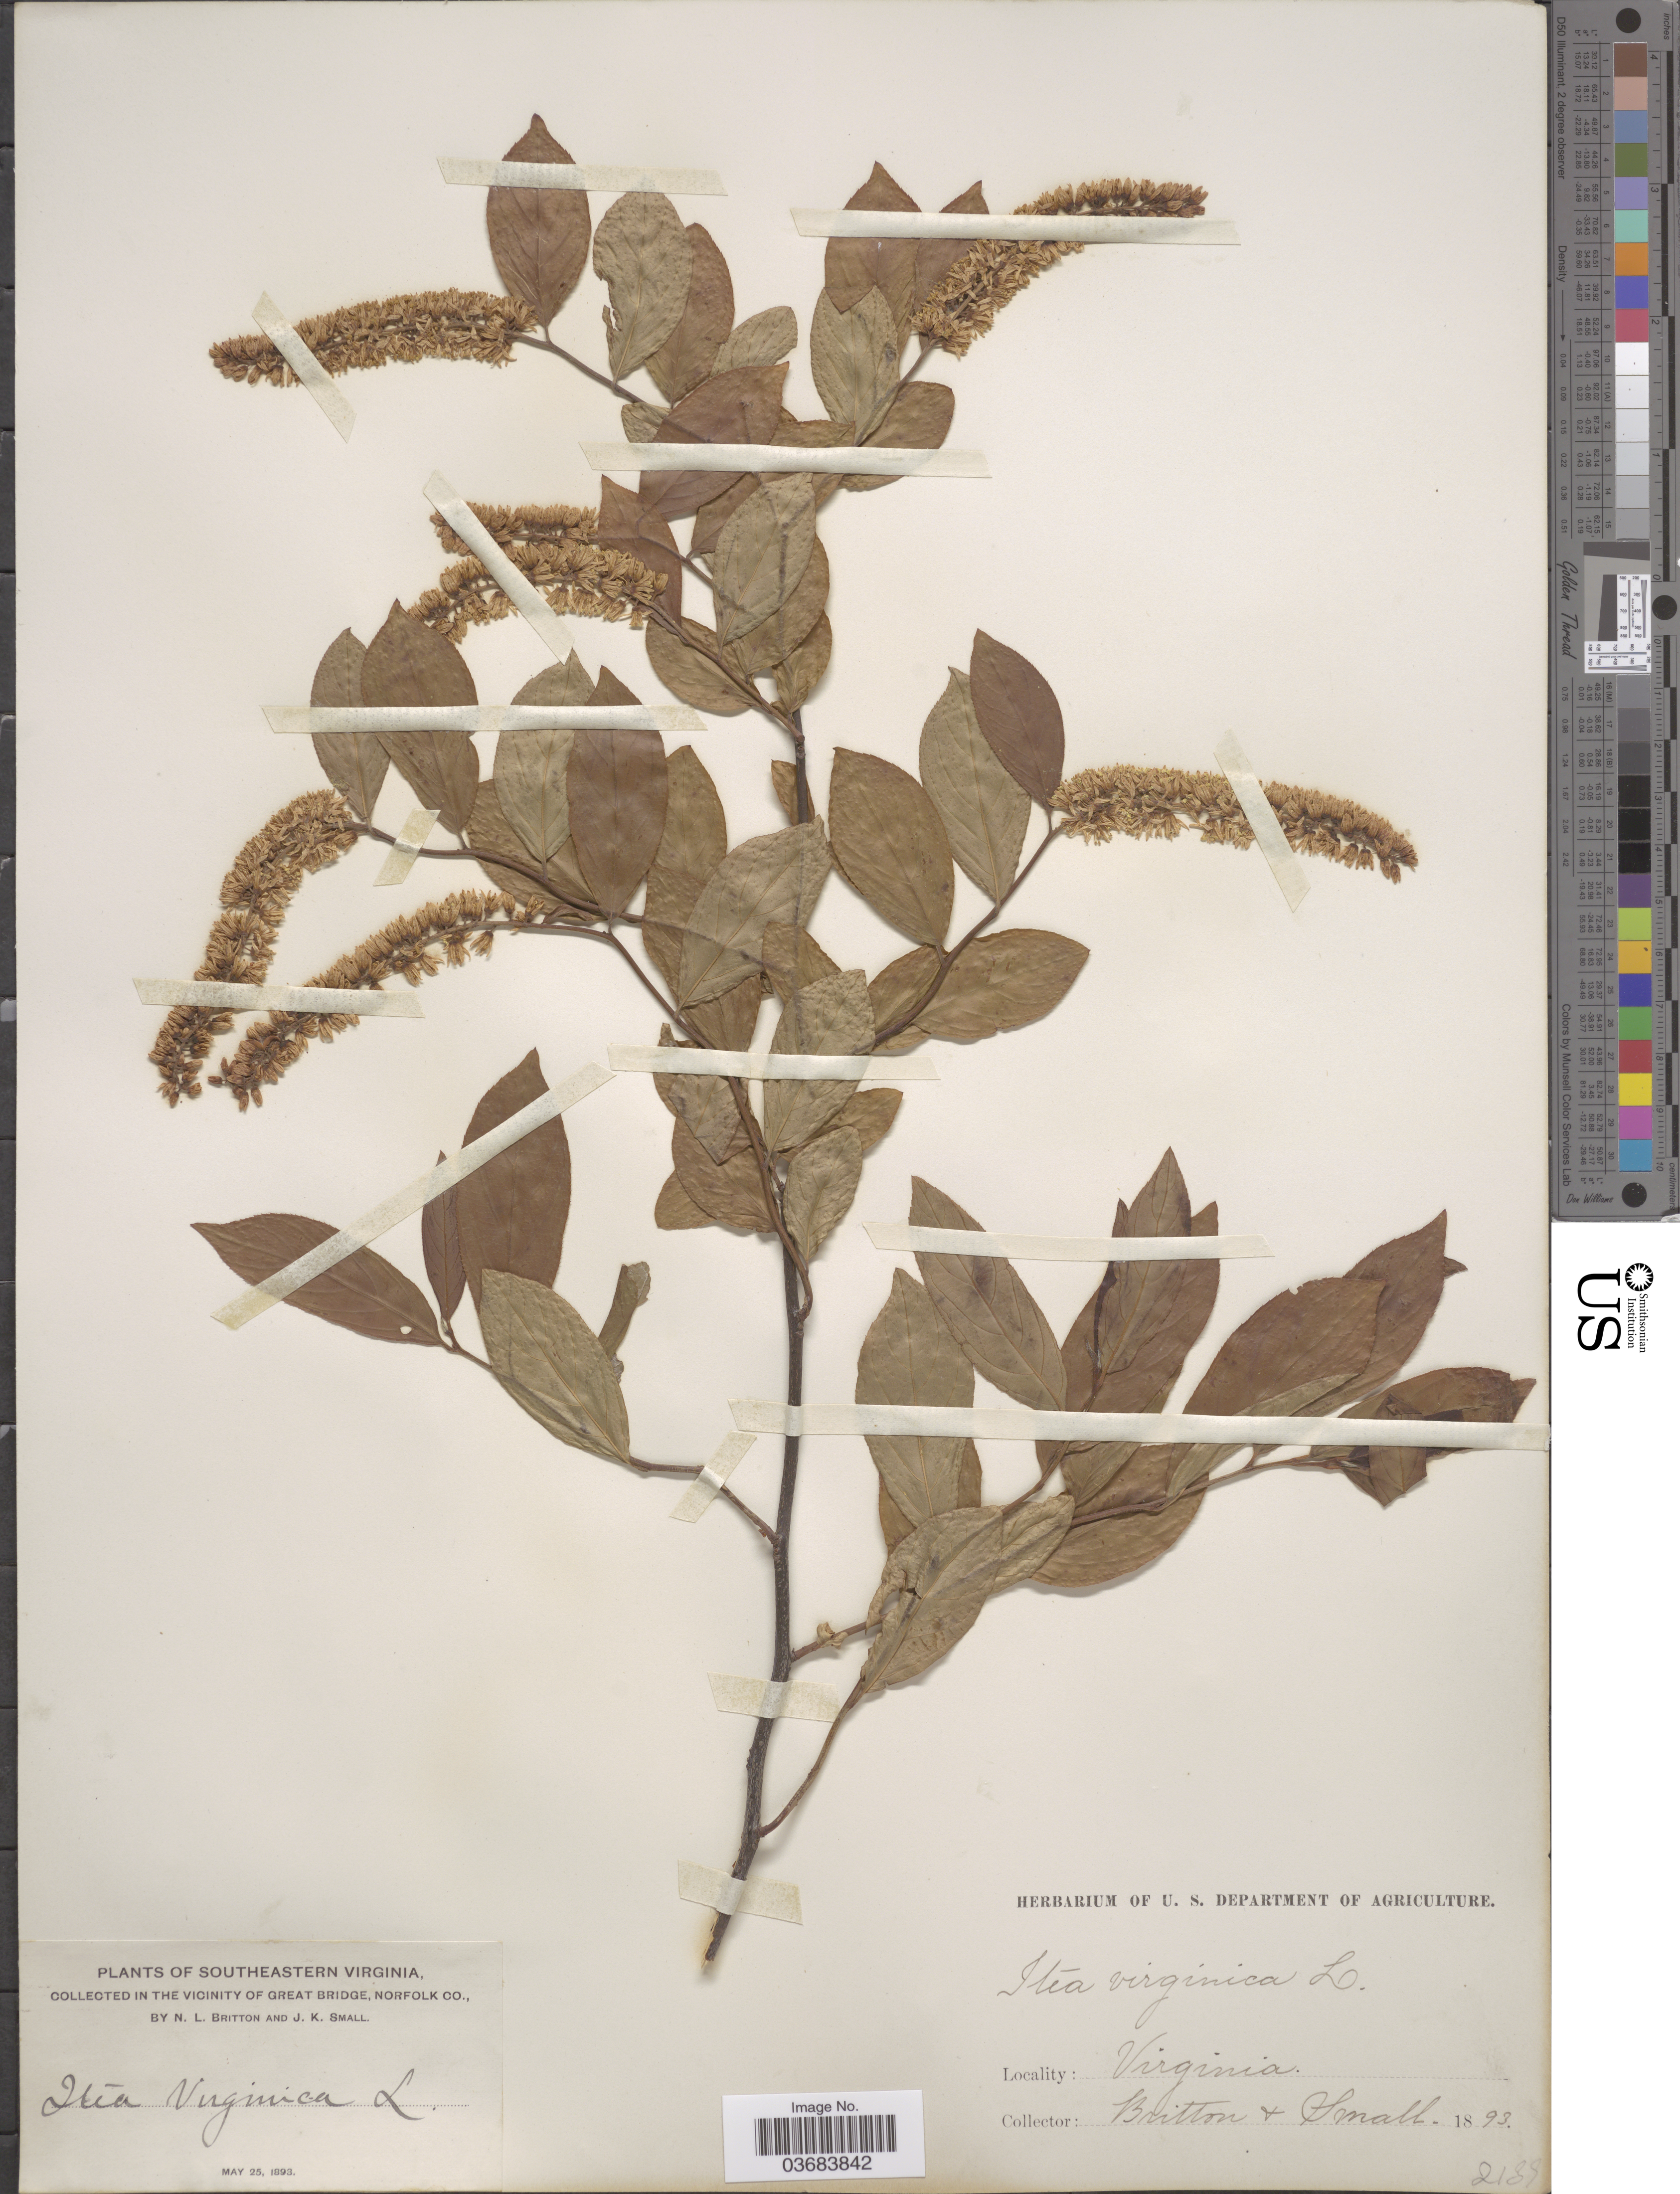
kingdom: Plantae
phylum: Tracheophyta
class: Magnoliopsida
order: Saxifragales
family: Iteaceae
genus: Itea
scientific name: Itea virginica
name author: L.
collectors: H. L. Britton & J. K. Small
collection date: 1893-05-25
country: United States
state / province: Virginia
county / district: City of Chesapeake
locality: Southeastern Virginia. In the vicinity of Great Bridge, Norfolk Co.